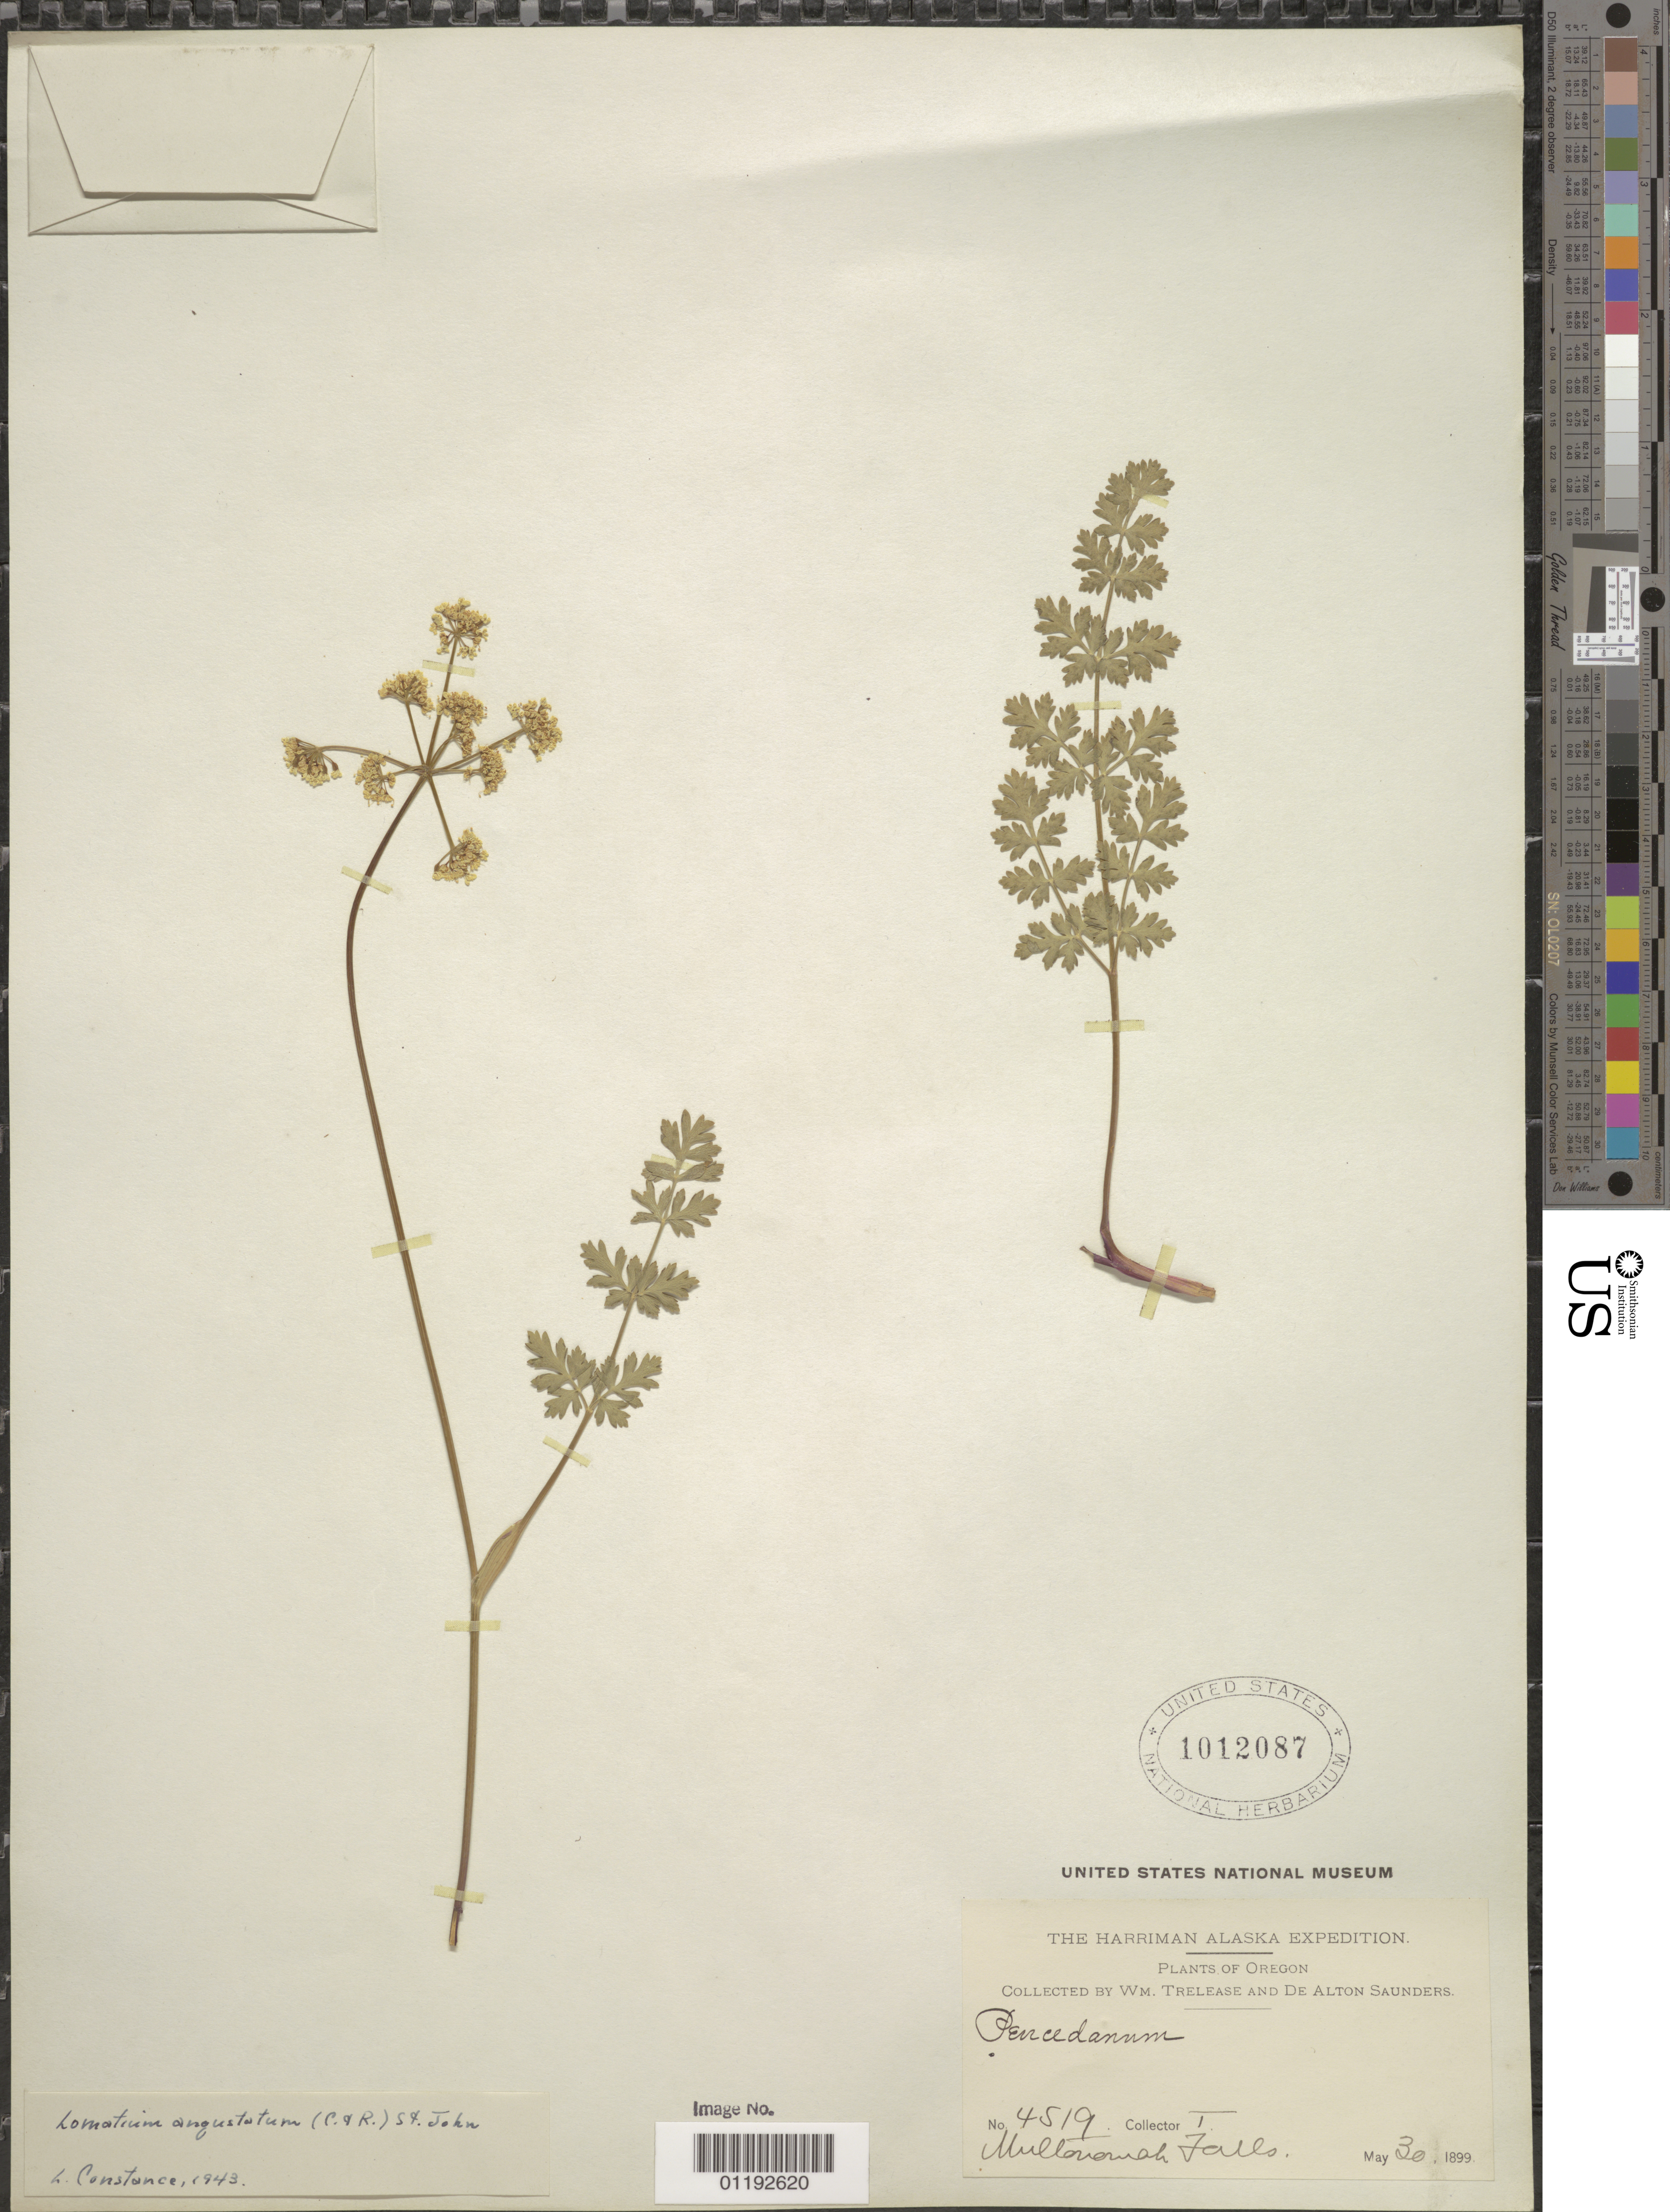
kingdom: Plantae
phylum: Tracheophyta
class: Magnoliopsida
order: Apiales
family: Apiaceae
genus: Lomatium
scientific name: Lomatium angustatum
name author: (J.M. Coult. & Rose) H. St. John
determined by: Constance, L., (UC), University of California Berkeley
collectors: W. Trelease & D. Saunders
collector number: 4519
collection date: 1899-05-30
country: United States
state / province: Oregon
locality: Multnomah Falls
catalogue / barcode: US 1012087